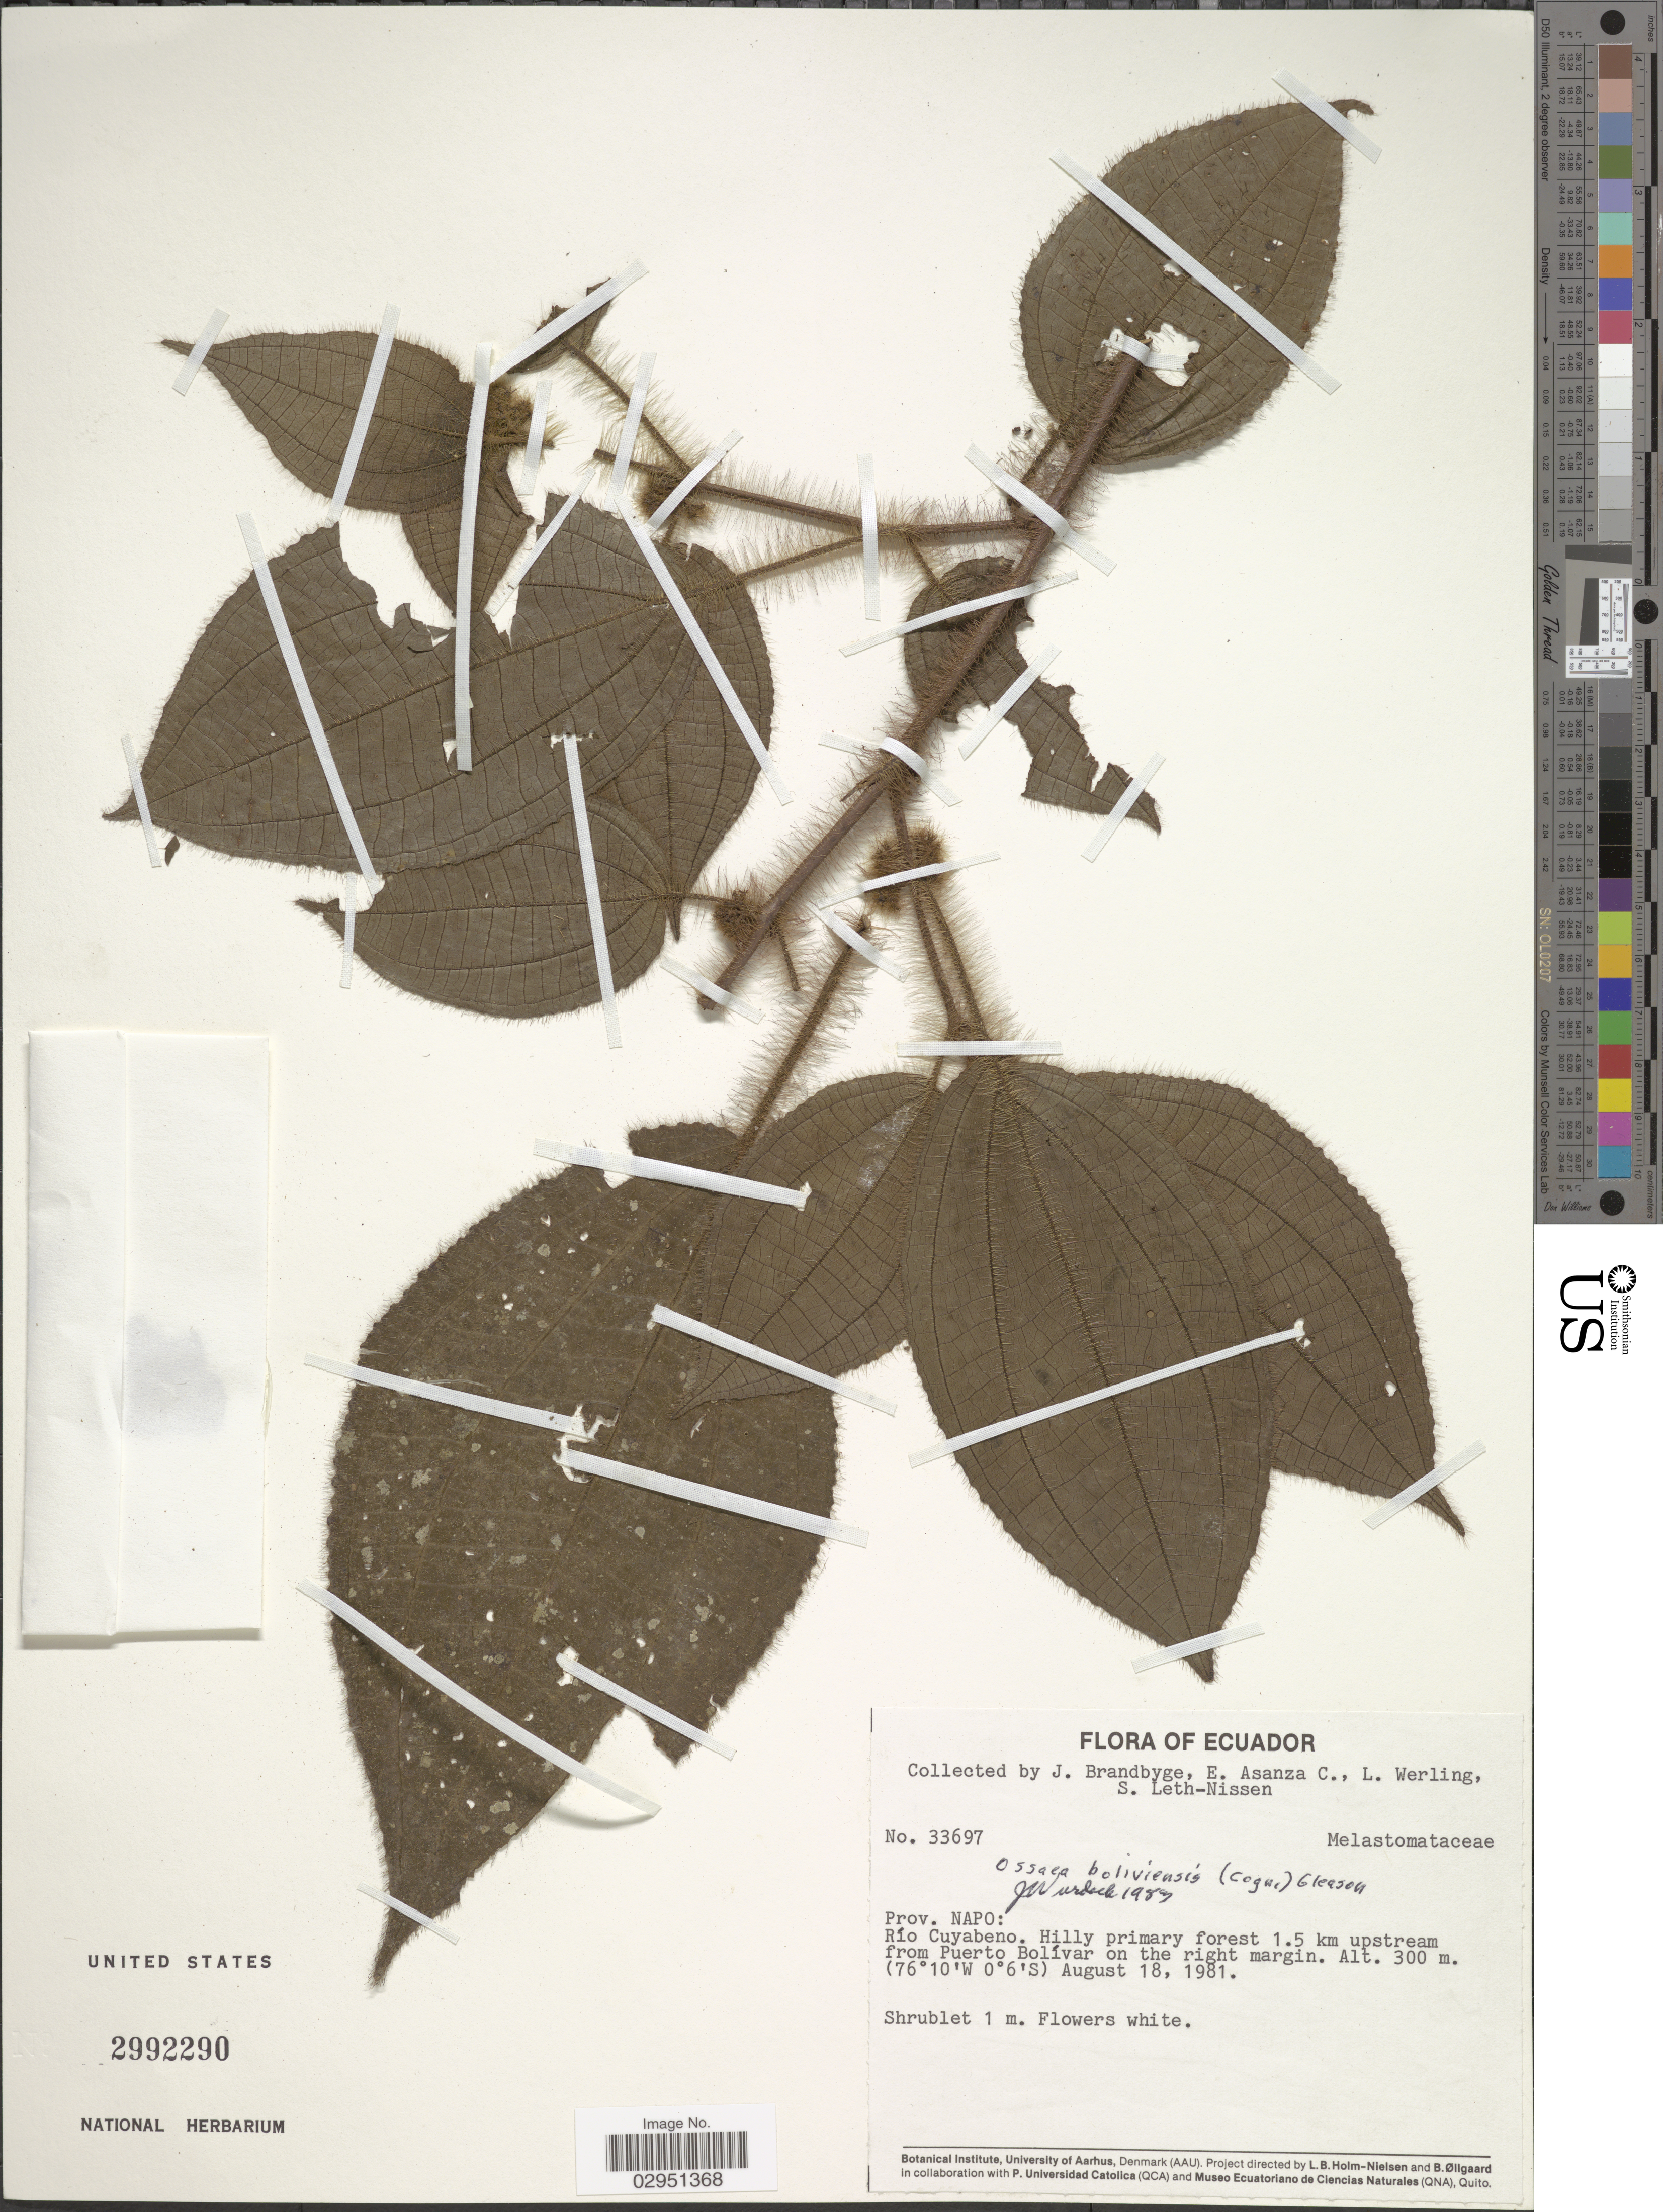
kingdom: Plantae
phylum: Tracheophyta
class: Magnoliopsida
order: Myrtales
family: Melastomataceae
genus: Ossaea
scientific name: Ossaea boliviensis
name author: (Cogn.) Gleason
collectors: J. Brandbyge, E. Asanza C., L. Werling & S. Leth-Nissen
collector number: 33697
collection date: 1981-08-18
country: Ecuador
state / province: Napo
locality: Río Cuyabeno, Hilly primary forest 1.5 km upstream from Puerto Bolívar on the right margin.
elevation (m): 300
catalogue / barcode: US 2992290